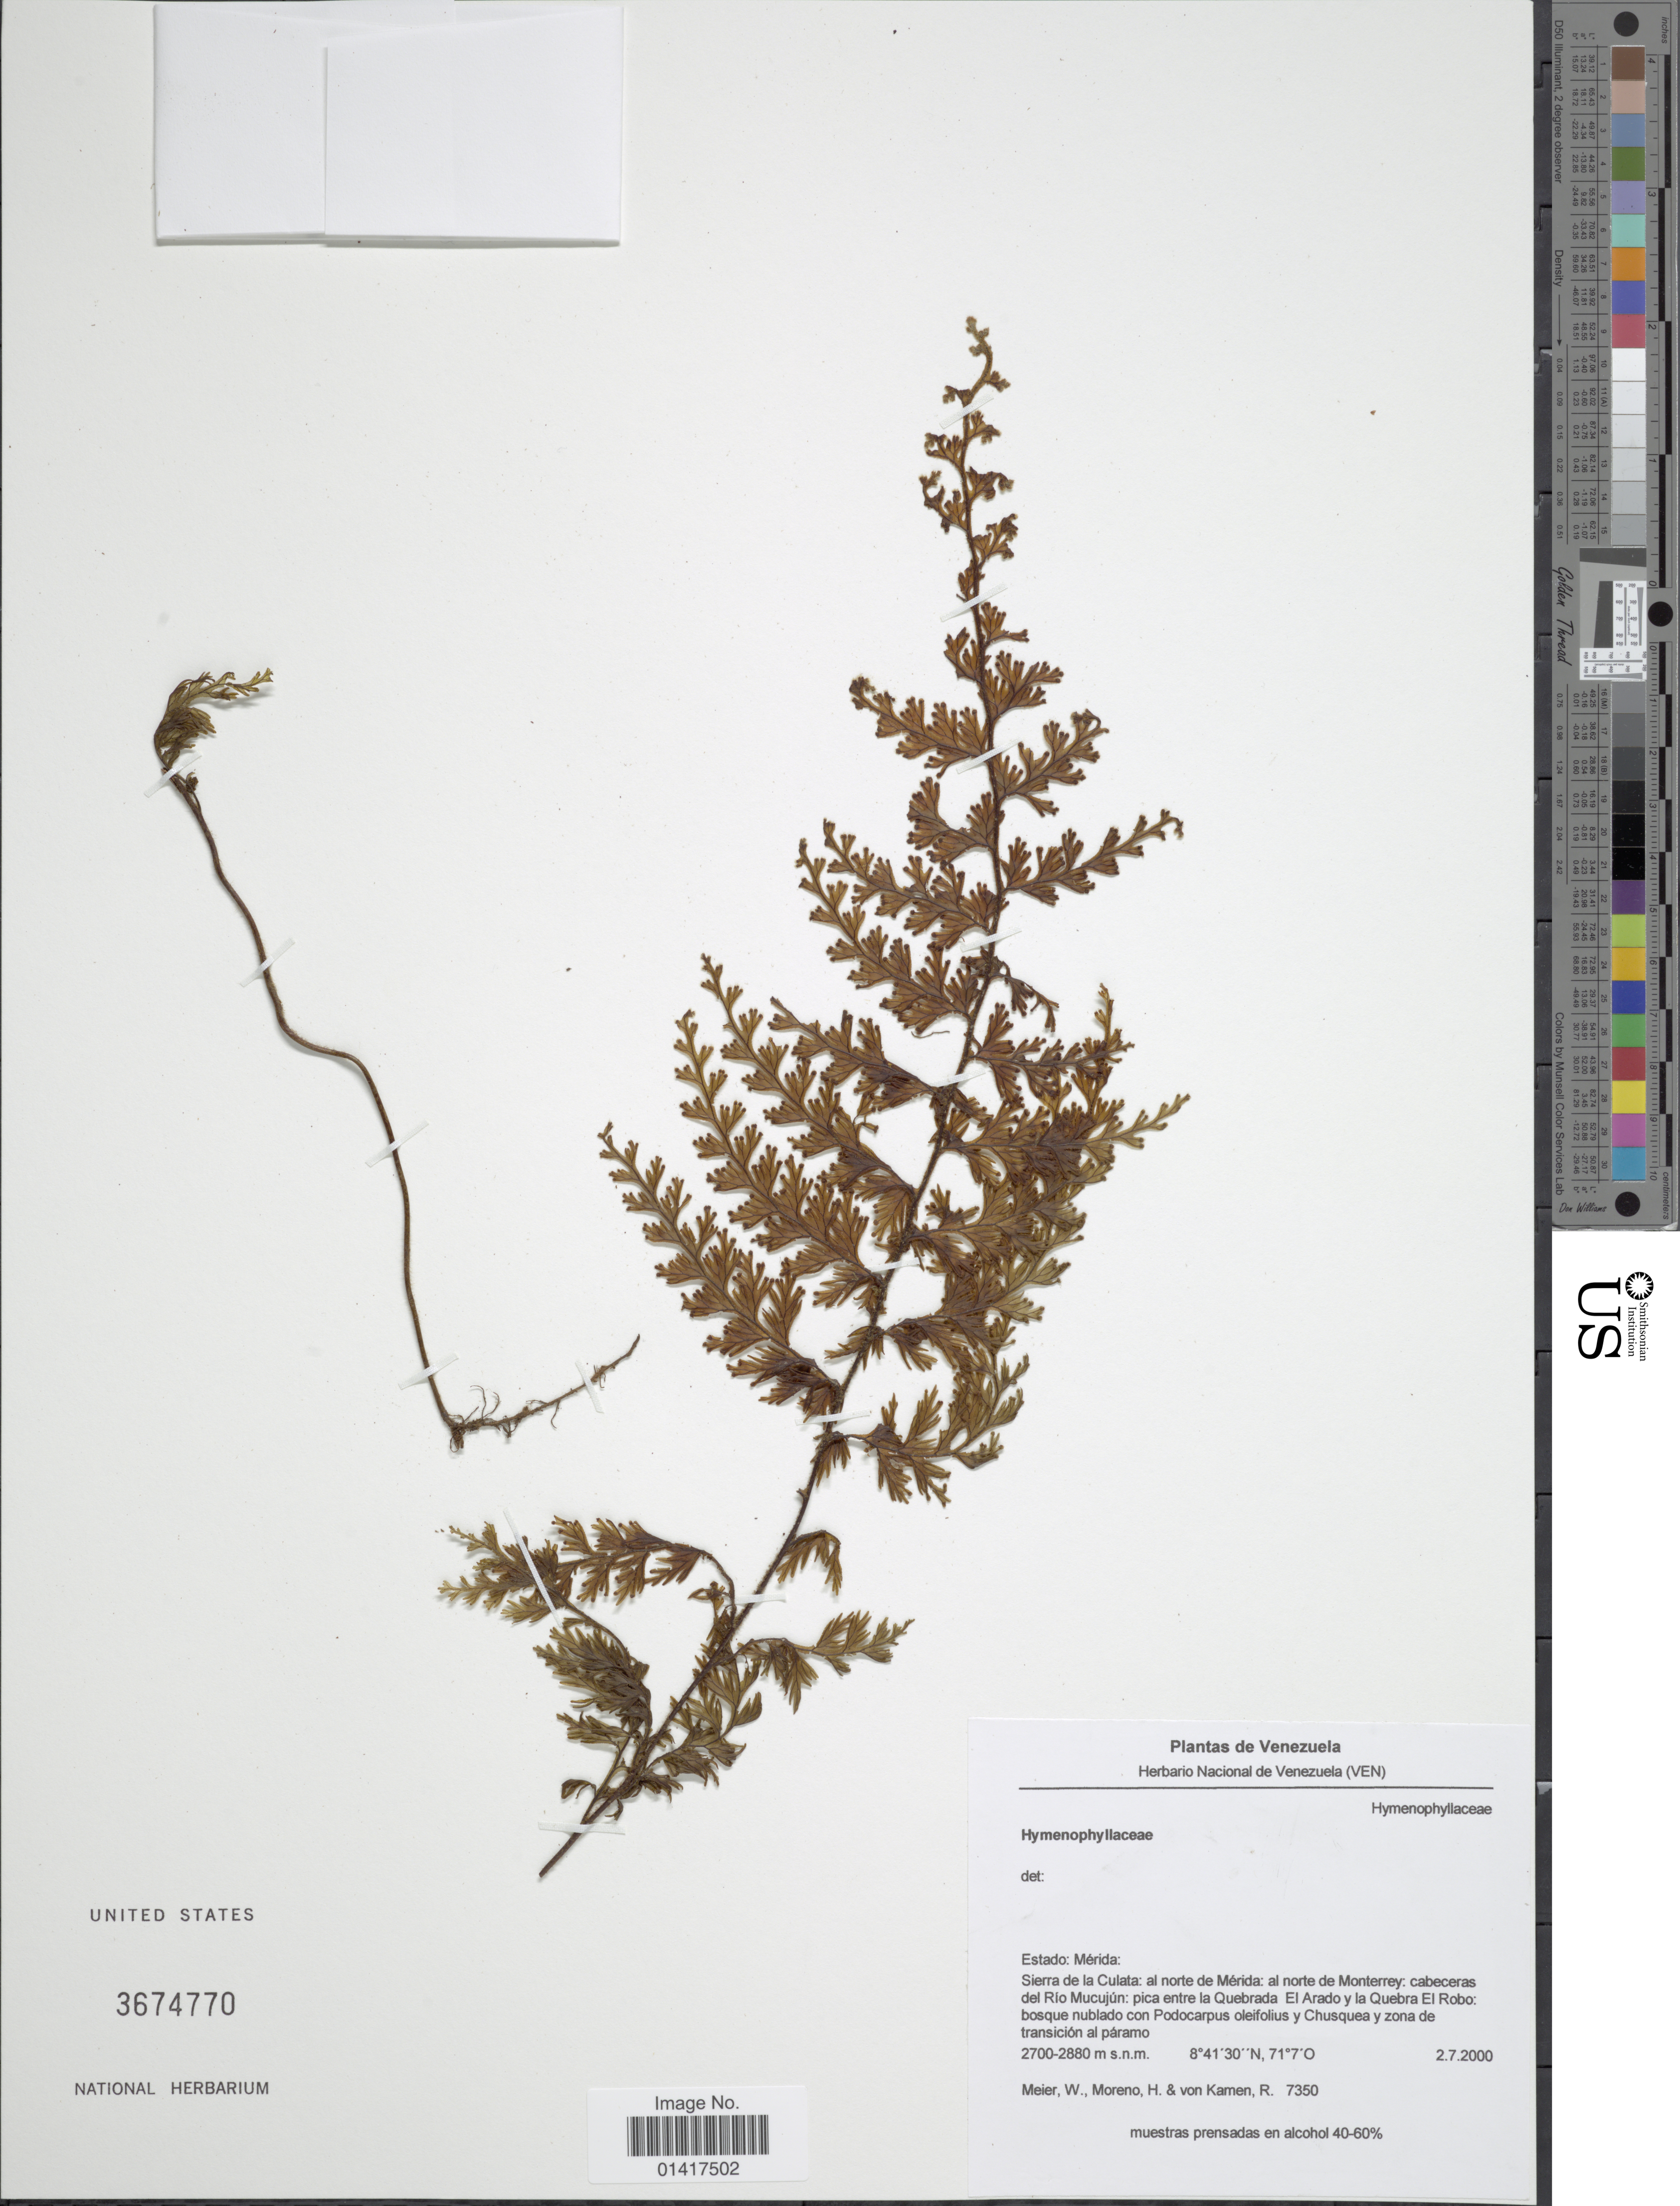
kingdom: Plantae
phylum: Tracheophyta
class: Polypodiopsida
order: Hymenophyllales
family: Hymenophyllaceae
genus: Hymenophyllum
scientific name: Hymenophyllum sp.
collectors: W. Meier, H. Moreno & R. von Kamen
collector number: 7350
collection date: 2000-07-02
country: Venezuela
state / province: Mérida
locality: Sierra de la Culata: al norte de Merida: al norte de Monterrey: cabeceras del Rio Mucujun: pica entre la Quebrada El Arado y la Quebra El Robo: bosque nublado con Podocarpus Oleifolius y Chusquea y zona de transcion al paramo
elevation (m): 2700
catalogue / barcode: US 3674770